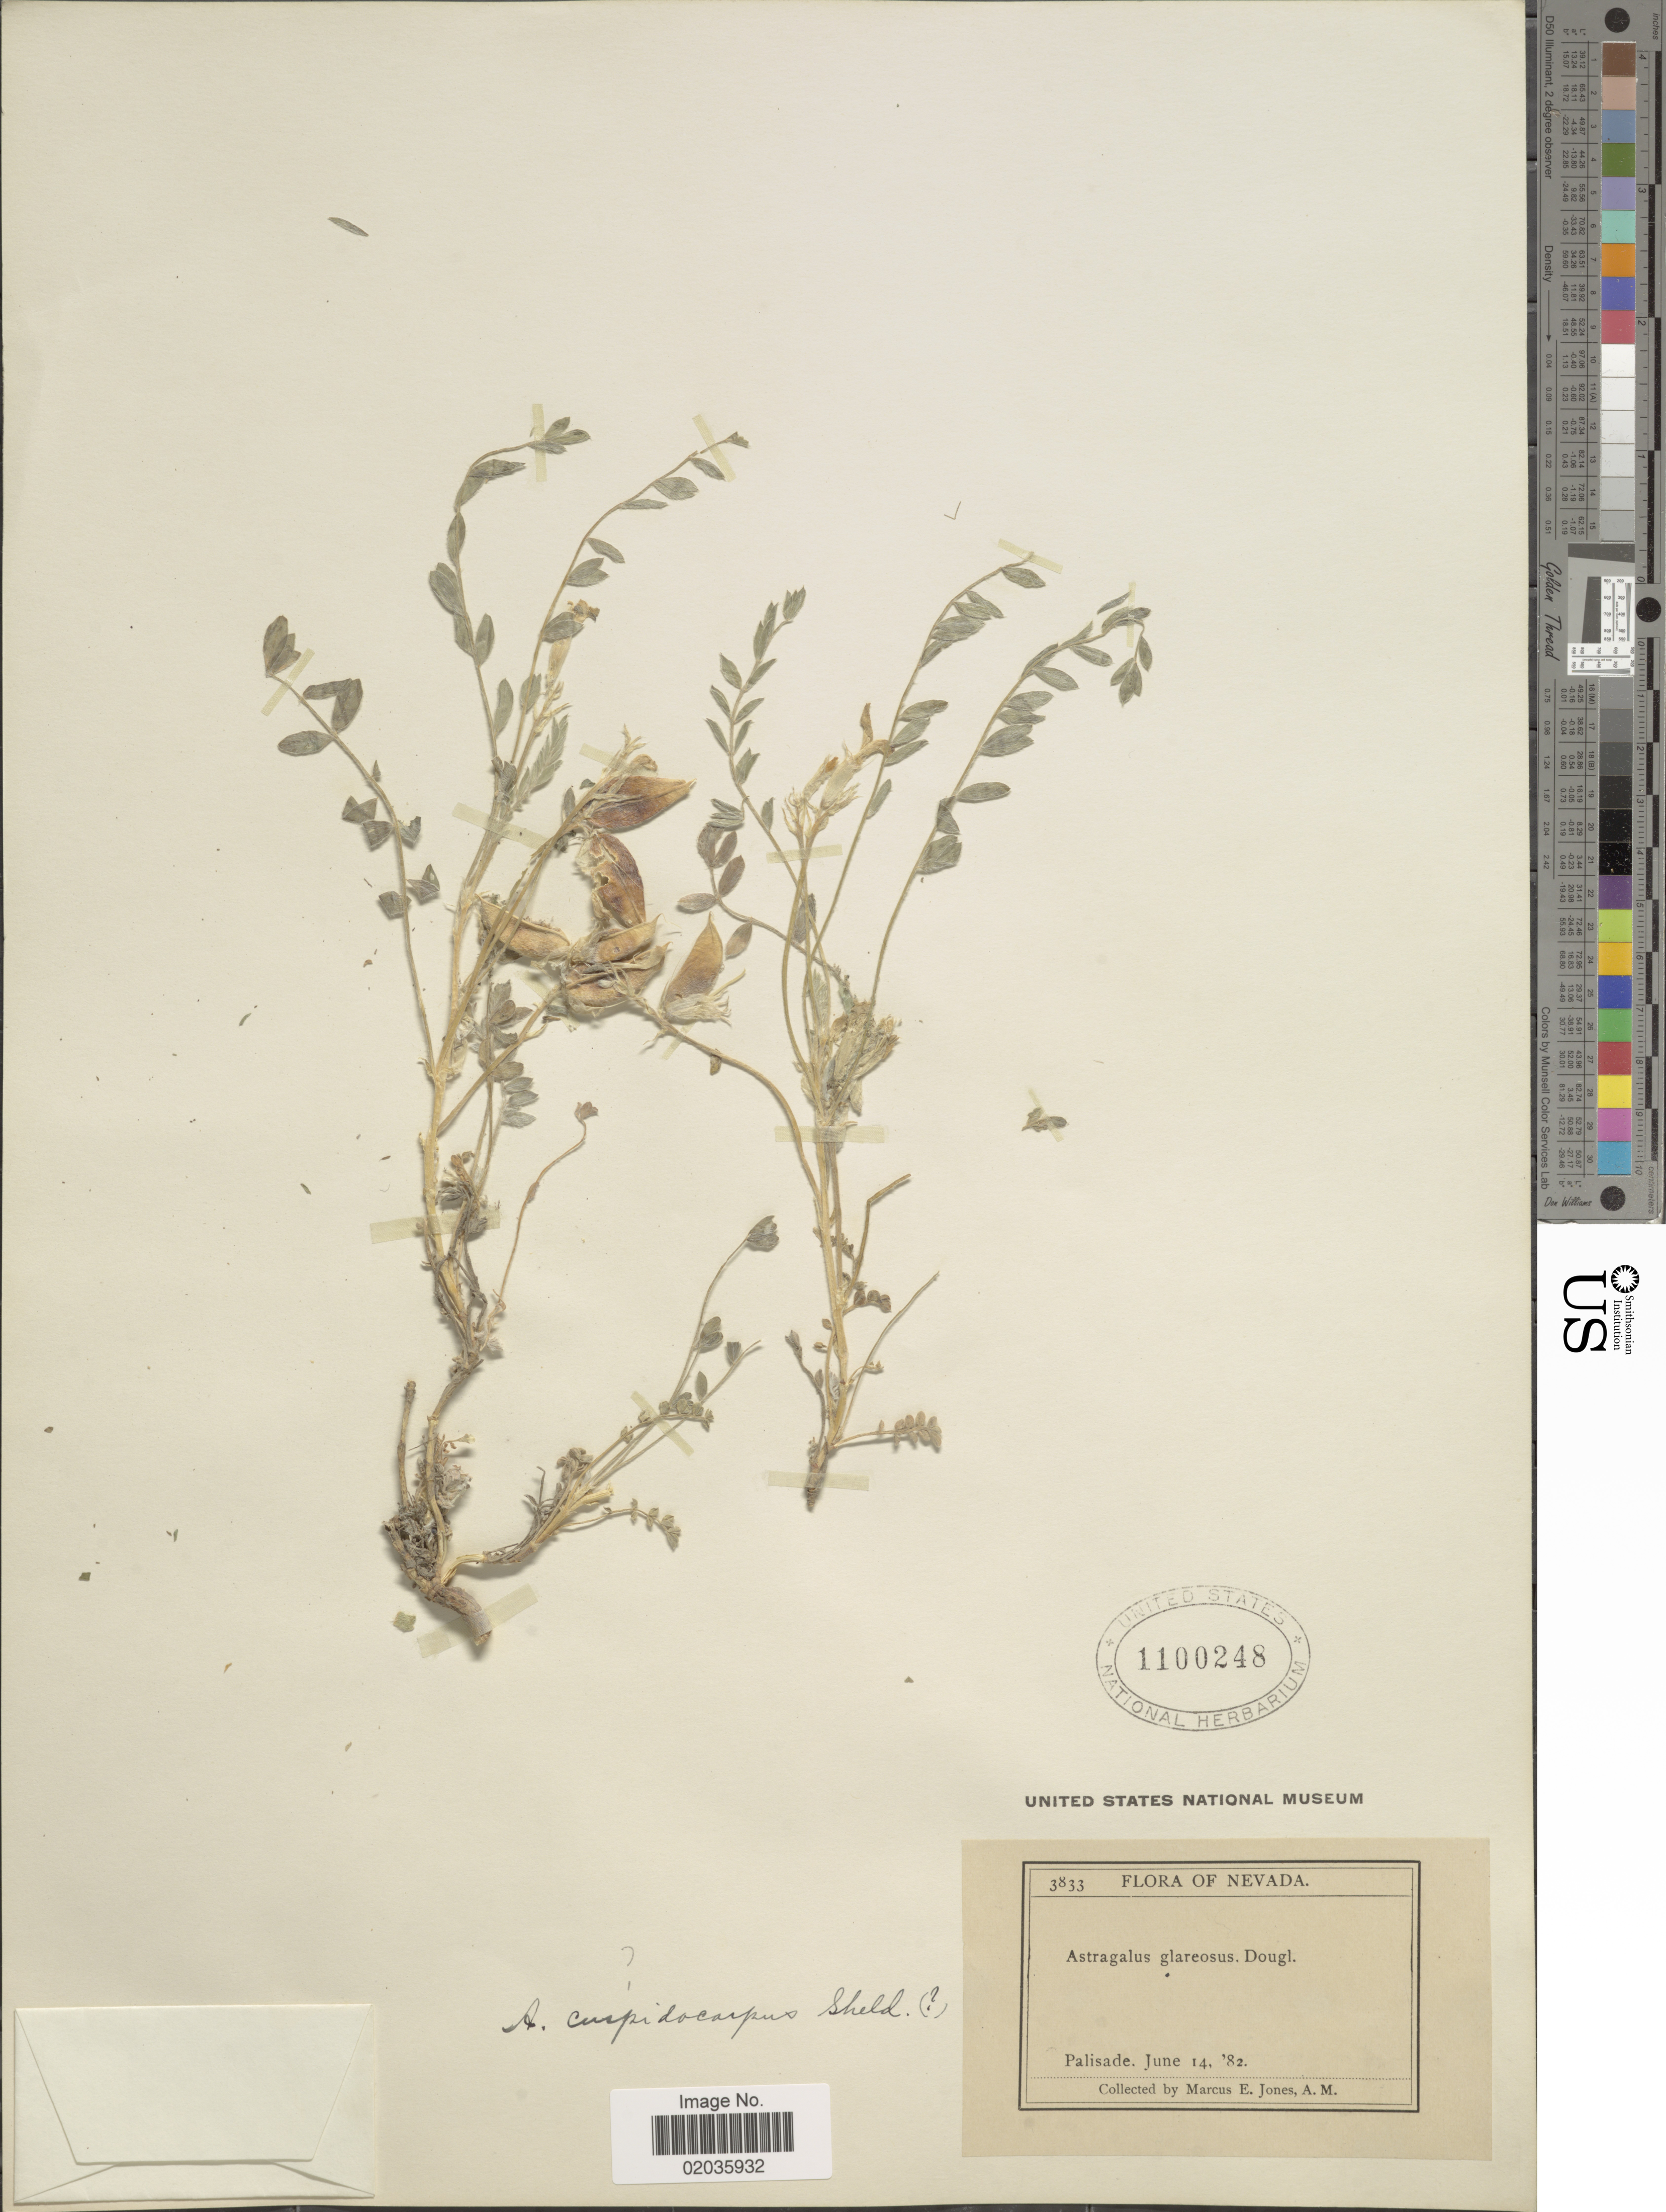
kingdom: Plantae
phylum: Tracheophyta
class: Magnoliopsida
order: Fabales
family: Fabaceae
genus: Astragalus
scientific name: Astragalus sp.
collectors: M. E. Jones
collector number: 3833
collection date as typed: Transcribed d/m/y: 14/6/82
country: United States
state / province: Nevada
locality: Nevada, Palisade.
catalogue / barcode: US 1100248